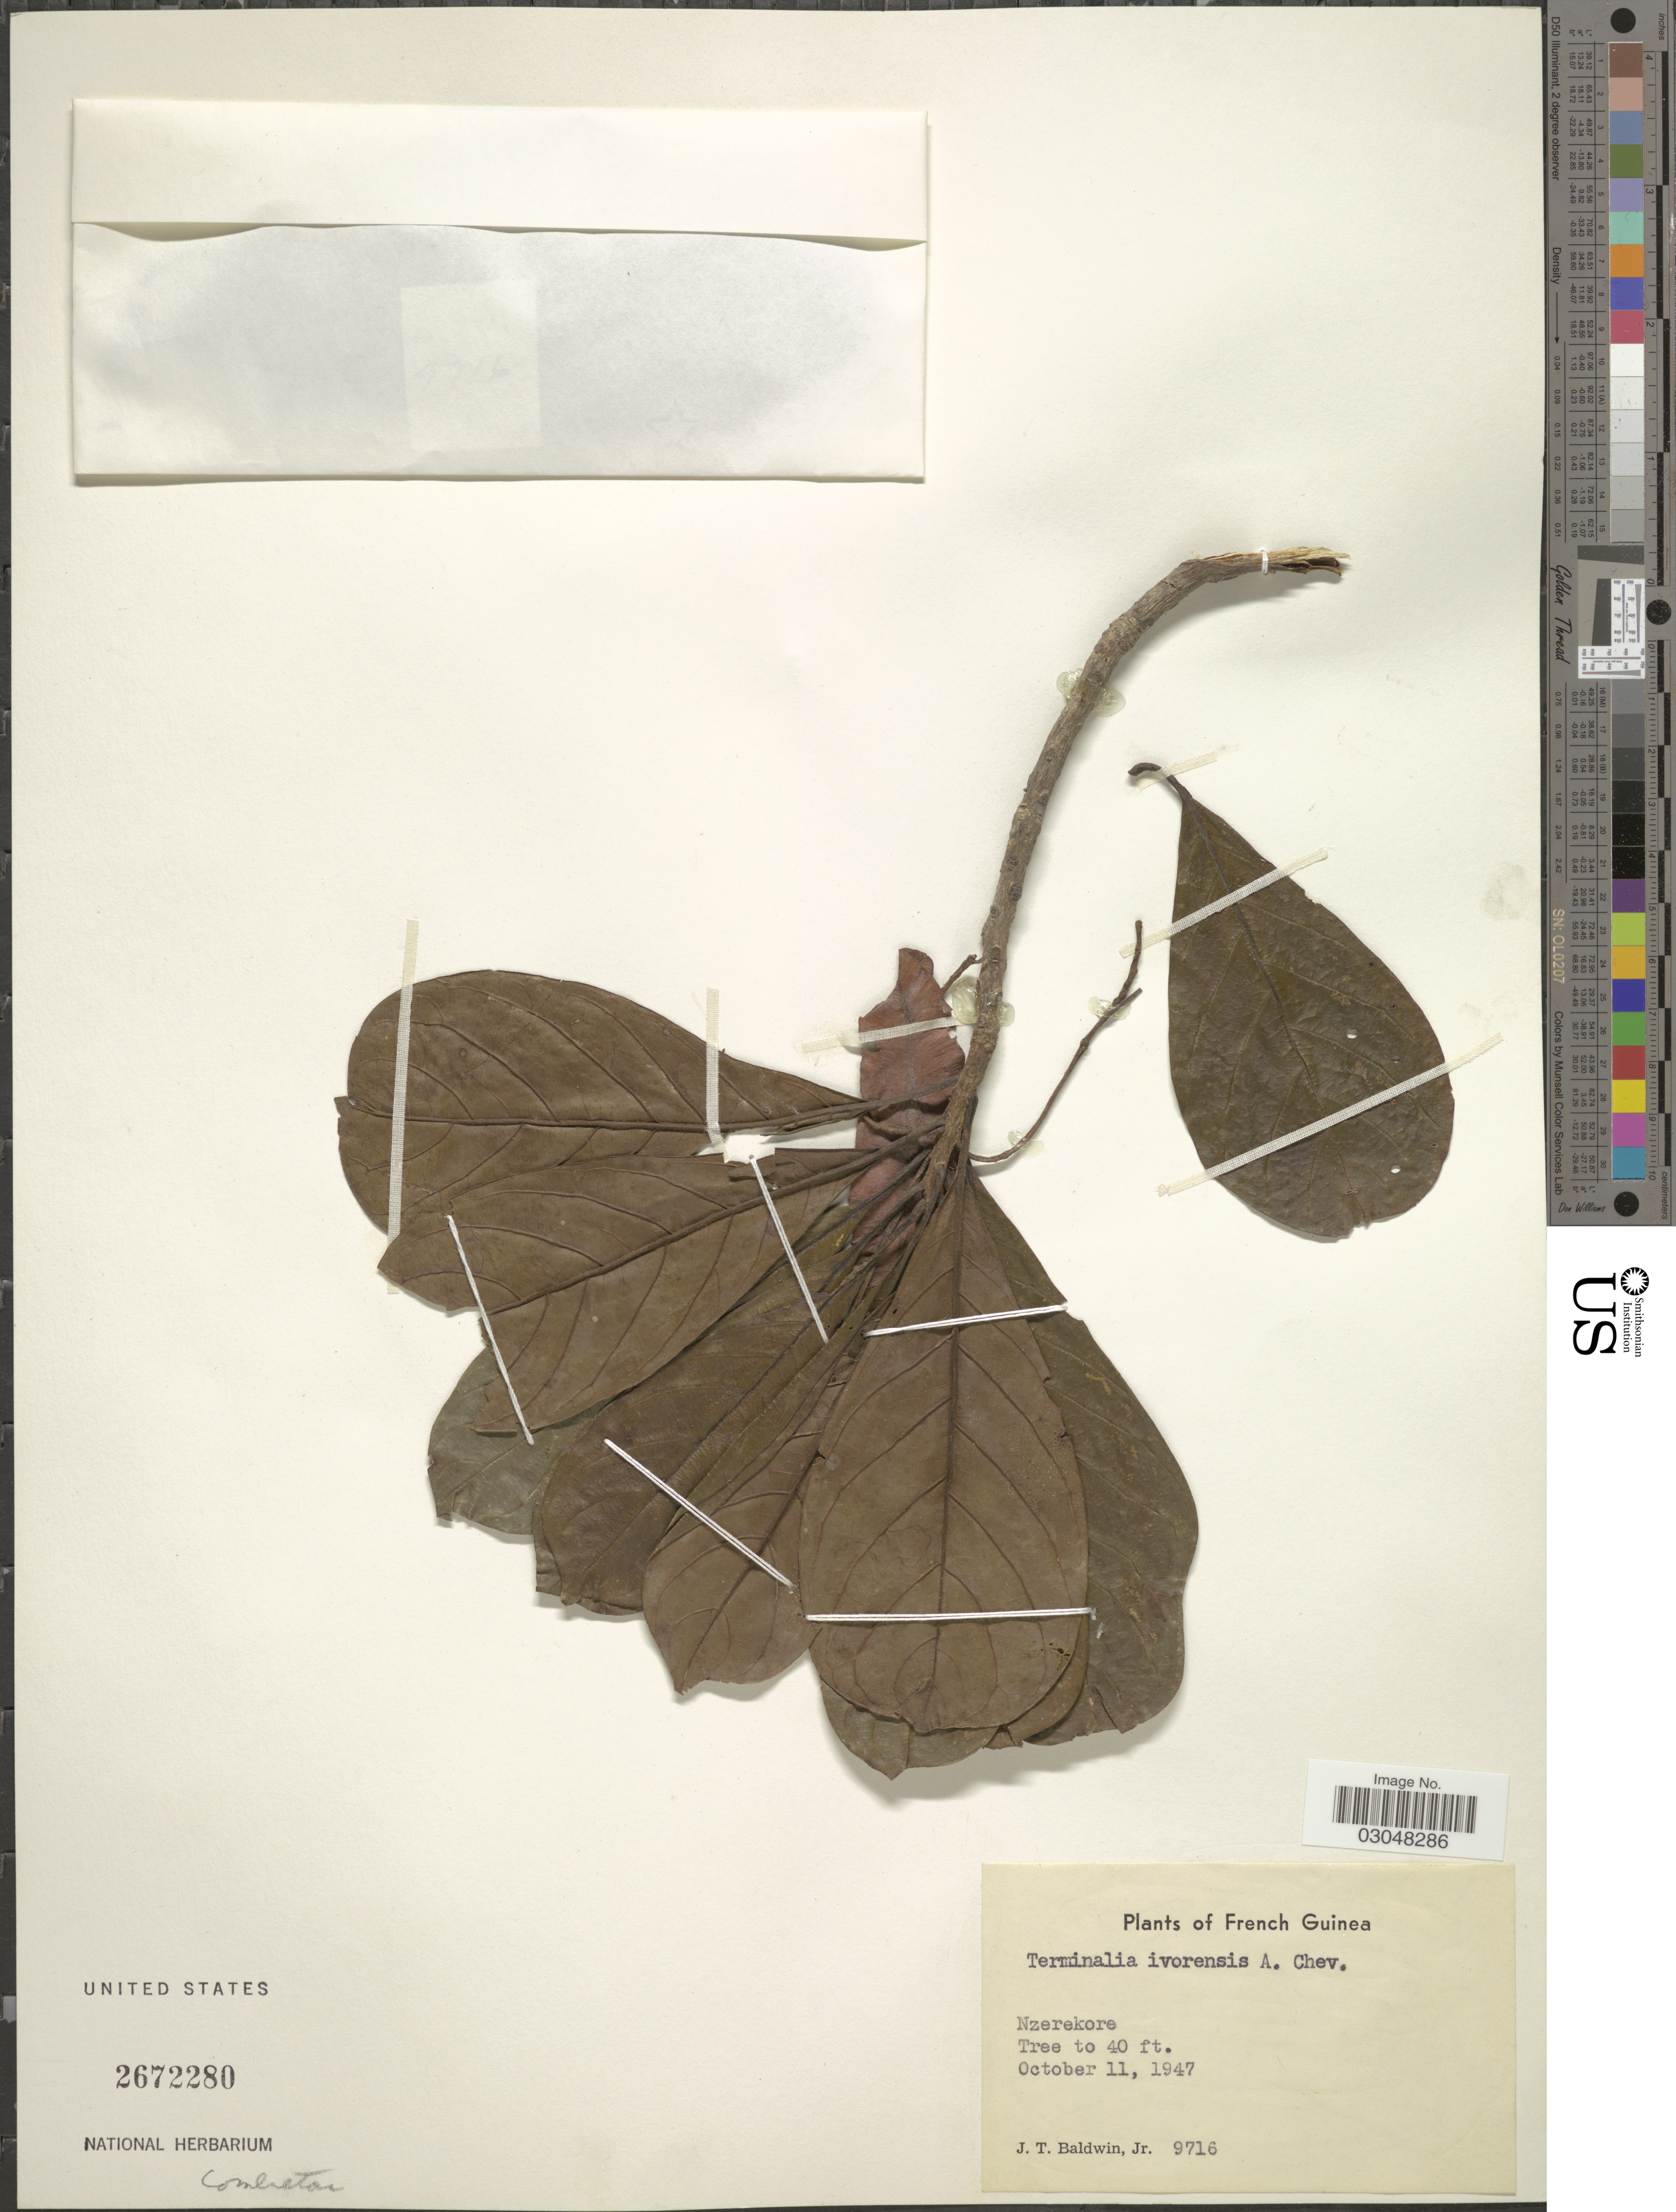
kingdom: Plantae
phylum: Tracheophyta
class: Magnoliopsida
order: Myrtales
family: Combretaceae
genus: Terminalia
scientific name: Terminalia ivorensis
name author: A. Chev.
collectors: J. T. Baldwin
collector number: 9716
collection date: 1947-10-11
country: Guinea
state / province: Nzérékoré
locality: French Guinea.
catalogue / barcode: US 2672280